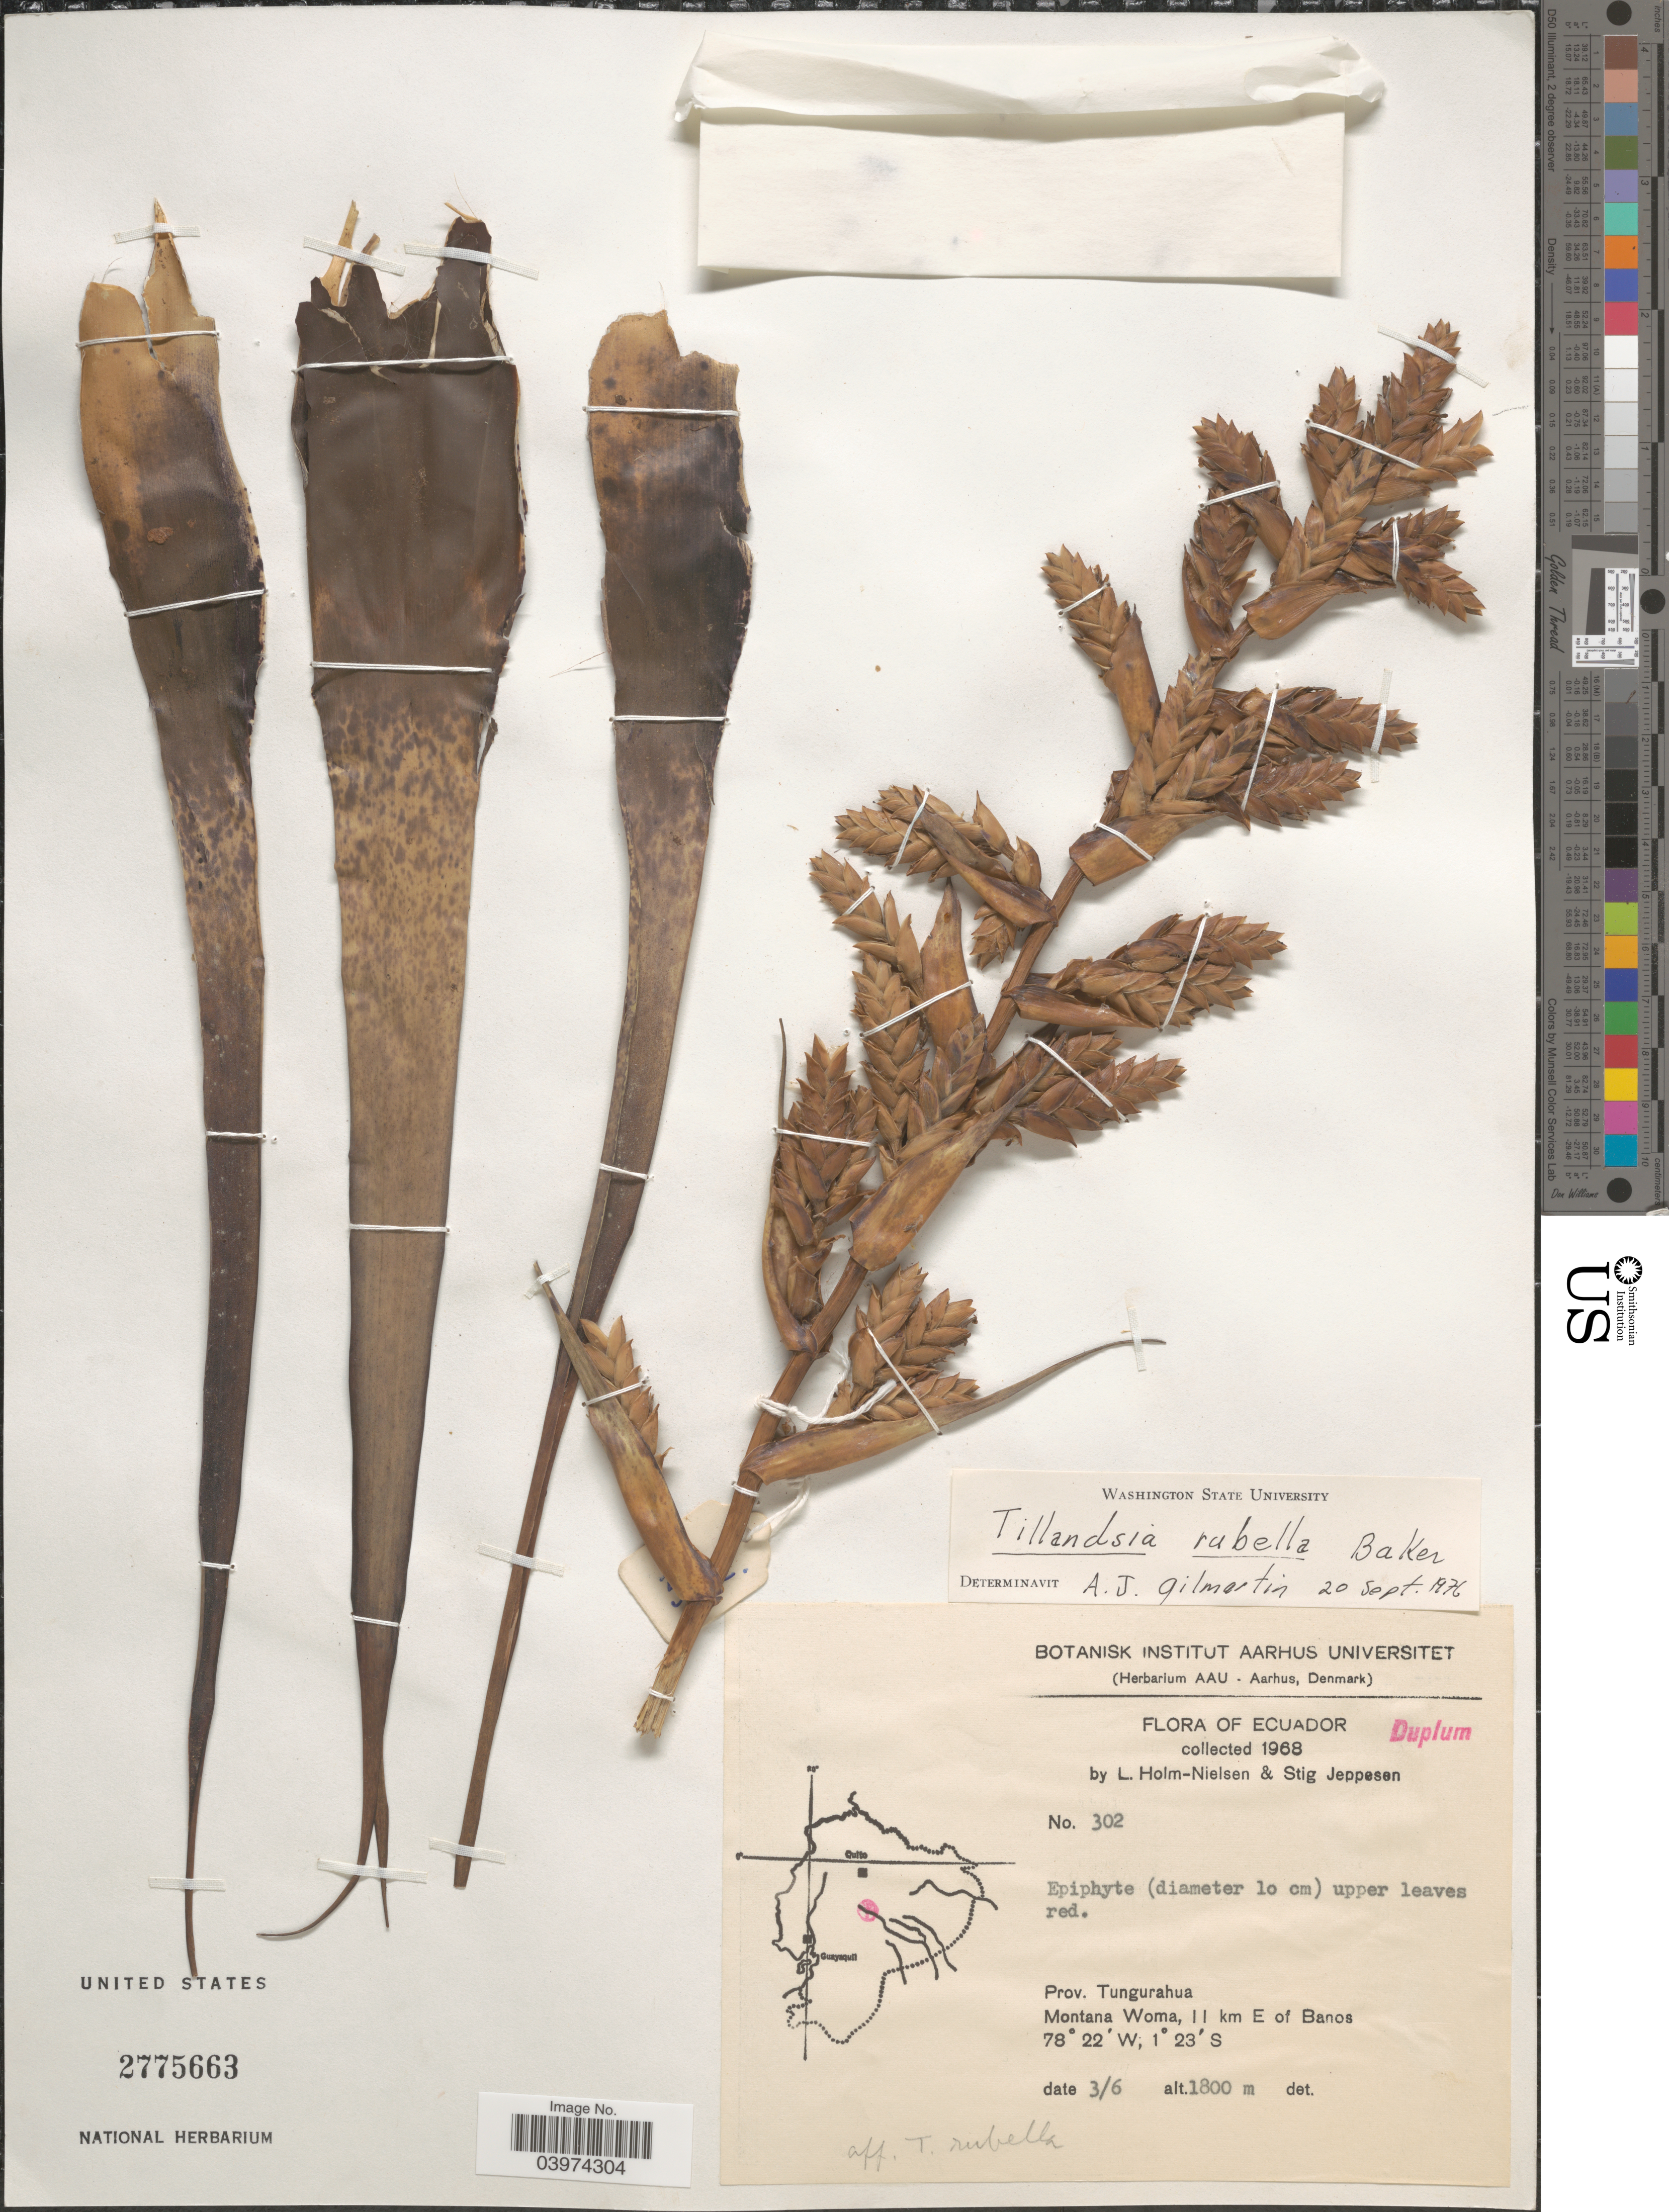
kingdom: Plantae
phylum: Tracheophyta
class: Liliopsida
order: Poales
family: Bromeliaceae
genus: Tillandsia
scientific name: Tillandsia rubella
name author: Baker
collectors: L. B. Holm-Nielsen & S. Jeppesen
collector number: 302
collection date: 1968-06-03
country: Ecuador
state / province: Tungurahua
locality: Montana Woma, 11 km E of Banos.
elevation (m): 1800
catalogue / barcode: US 2775663